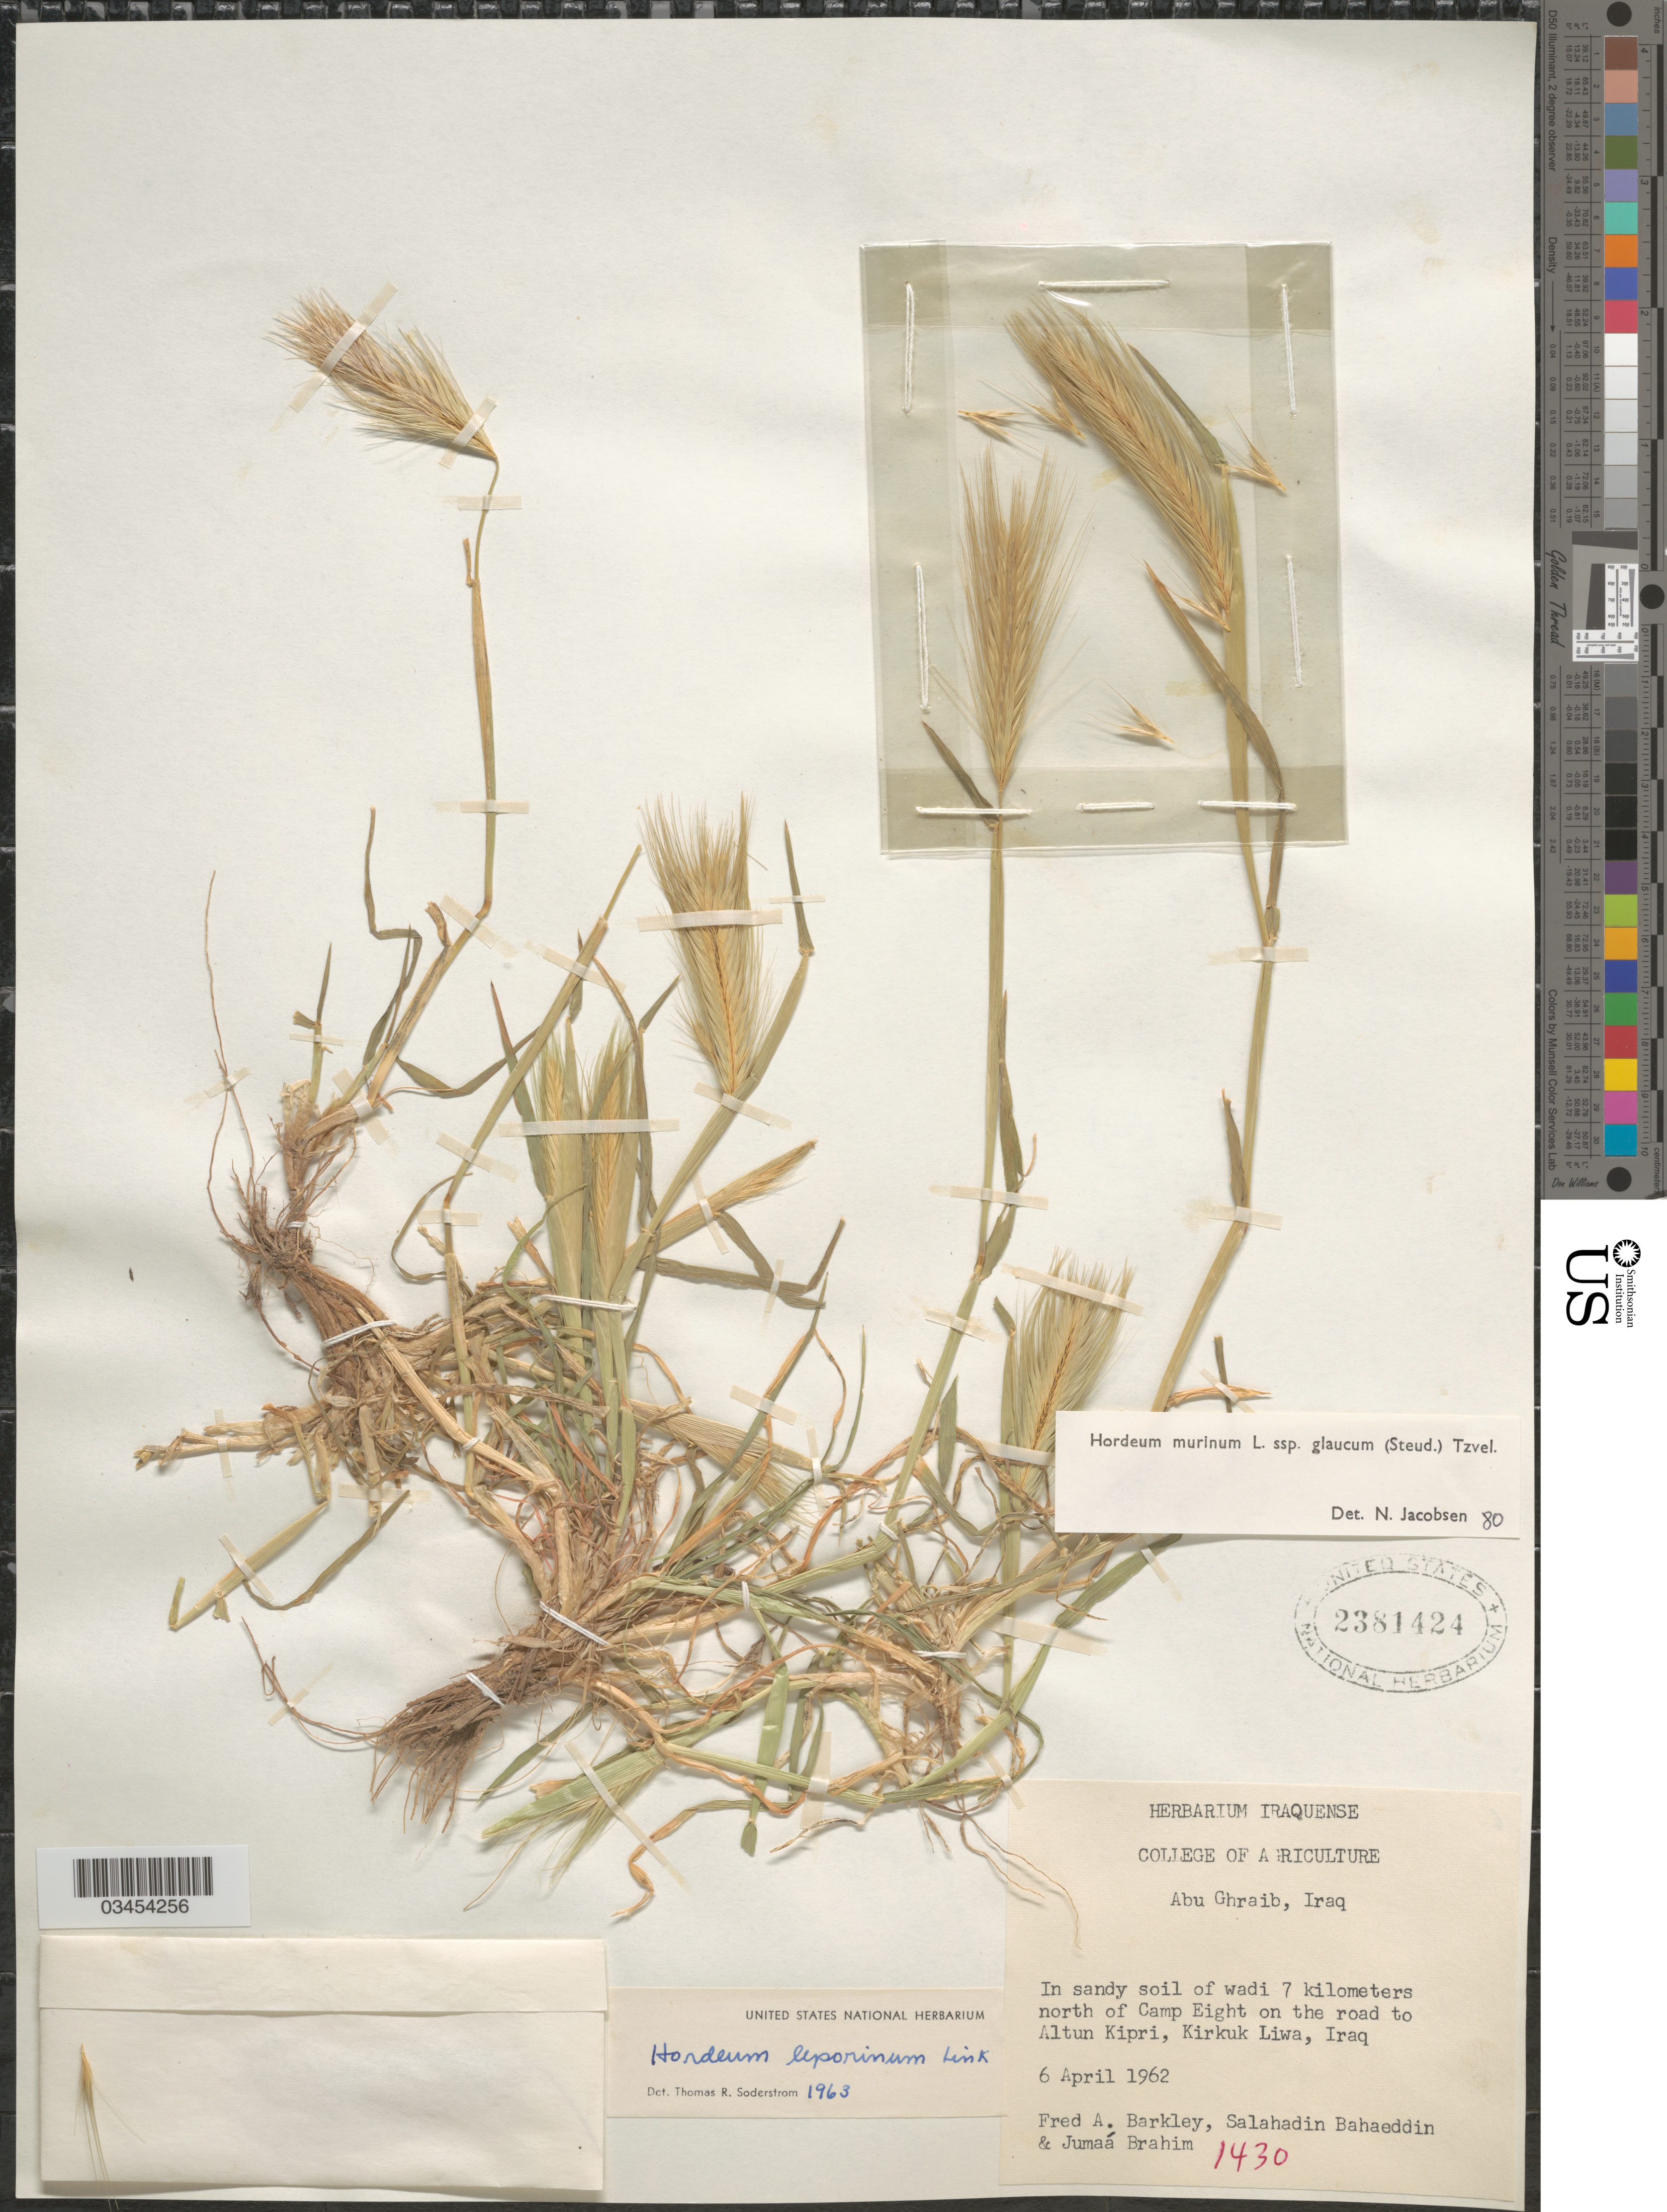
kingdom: Plantae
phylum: Tracheophyta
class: Liliopsida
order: Poales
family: Poaceae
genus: Hordeum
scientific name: Hordeum murinum subsp. glaucum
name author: (Steud.) Tzvelev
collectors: F. A. Barkley, S. Bahaeddin & Brahim M., J.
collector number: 1430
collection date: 1962-04-06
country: Iraq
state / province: Kirkūk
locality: Abu Ghraib. In sandy soil of wadi 7 kilometers north of Camp Eight on the road to Altun Kipri, Kirkuk Liwa.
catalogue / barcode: US 2381424